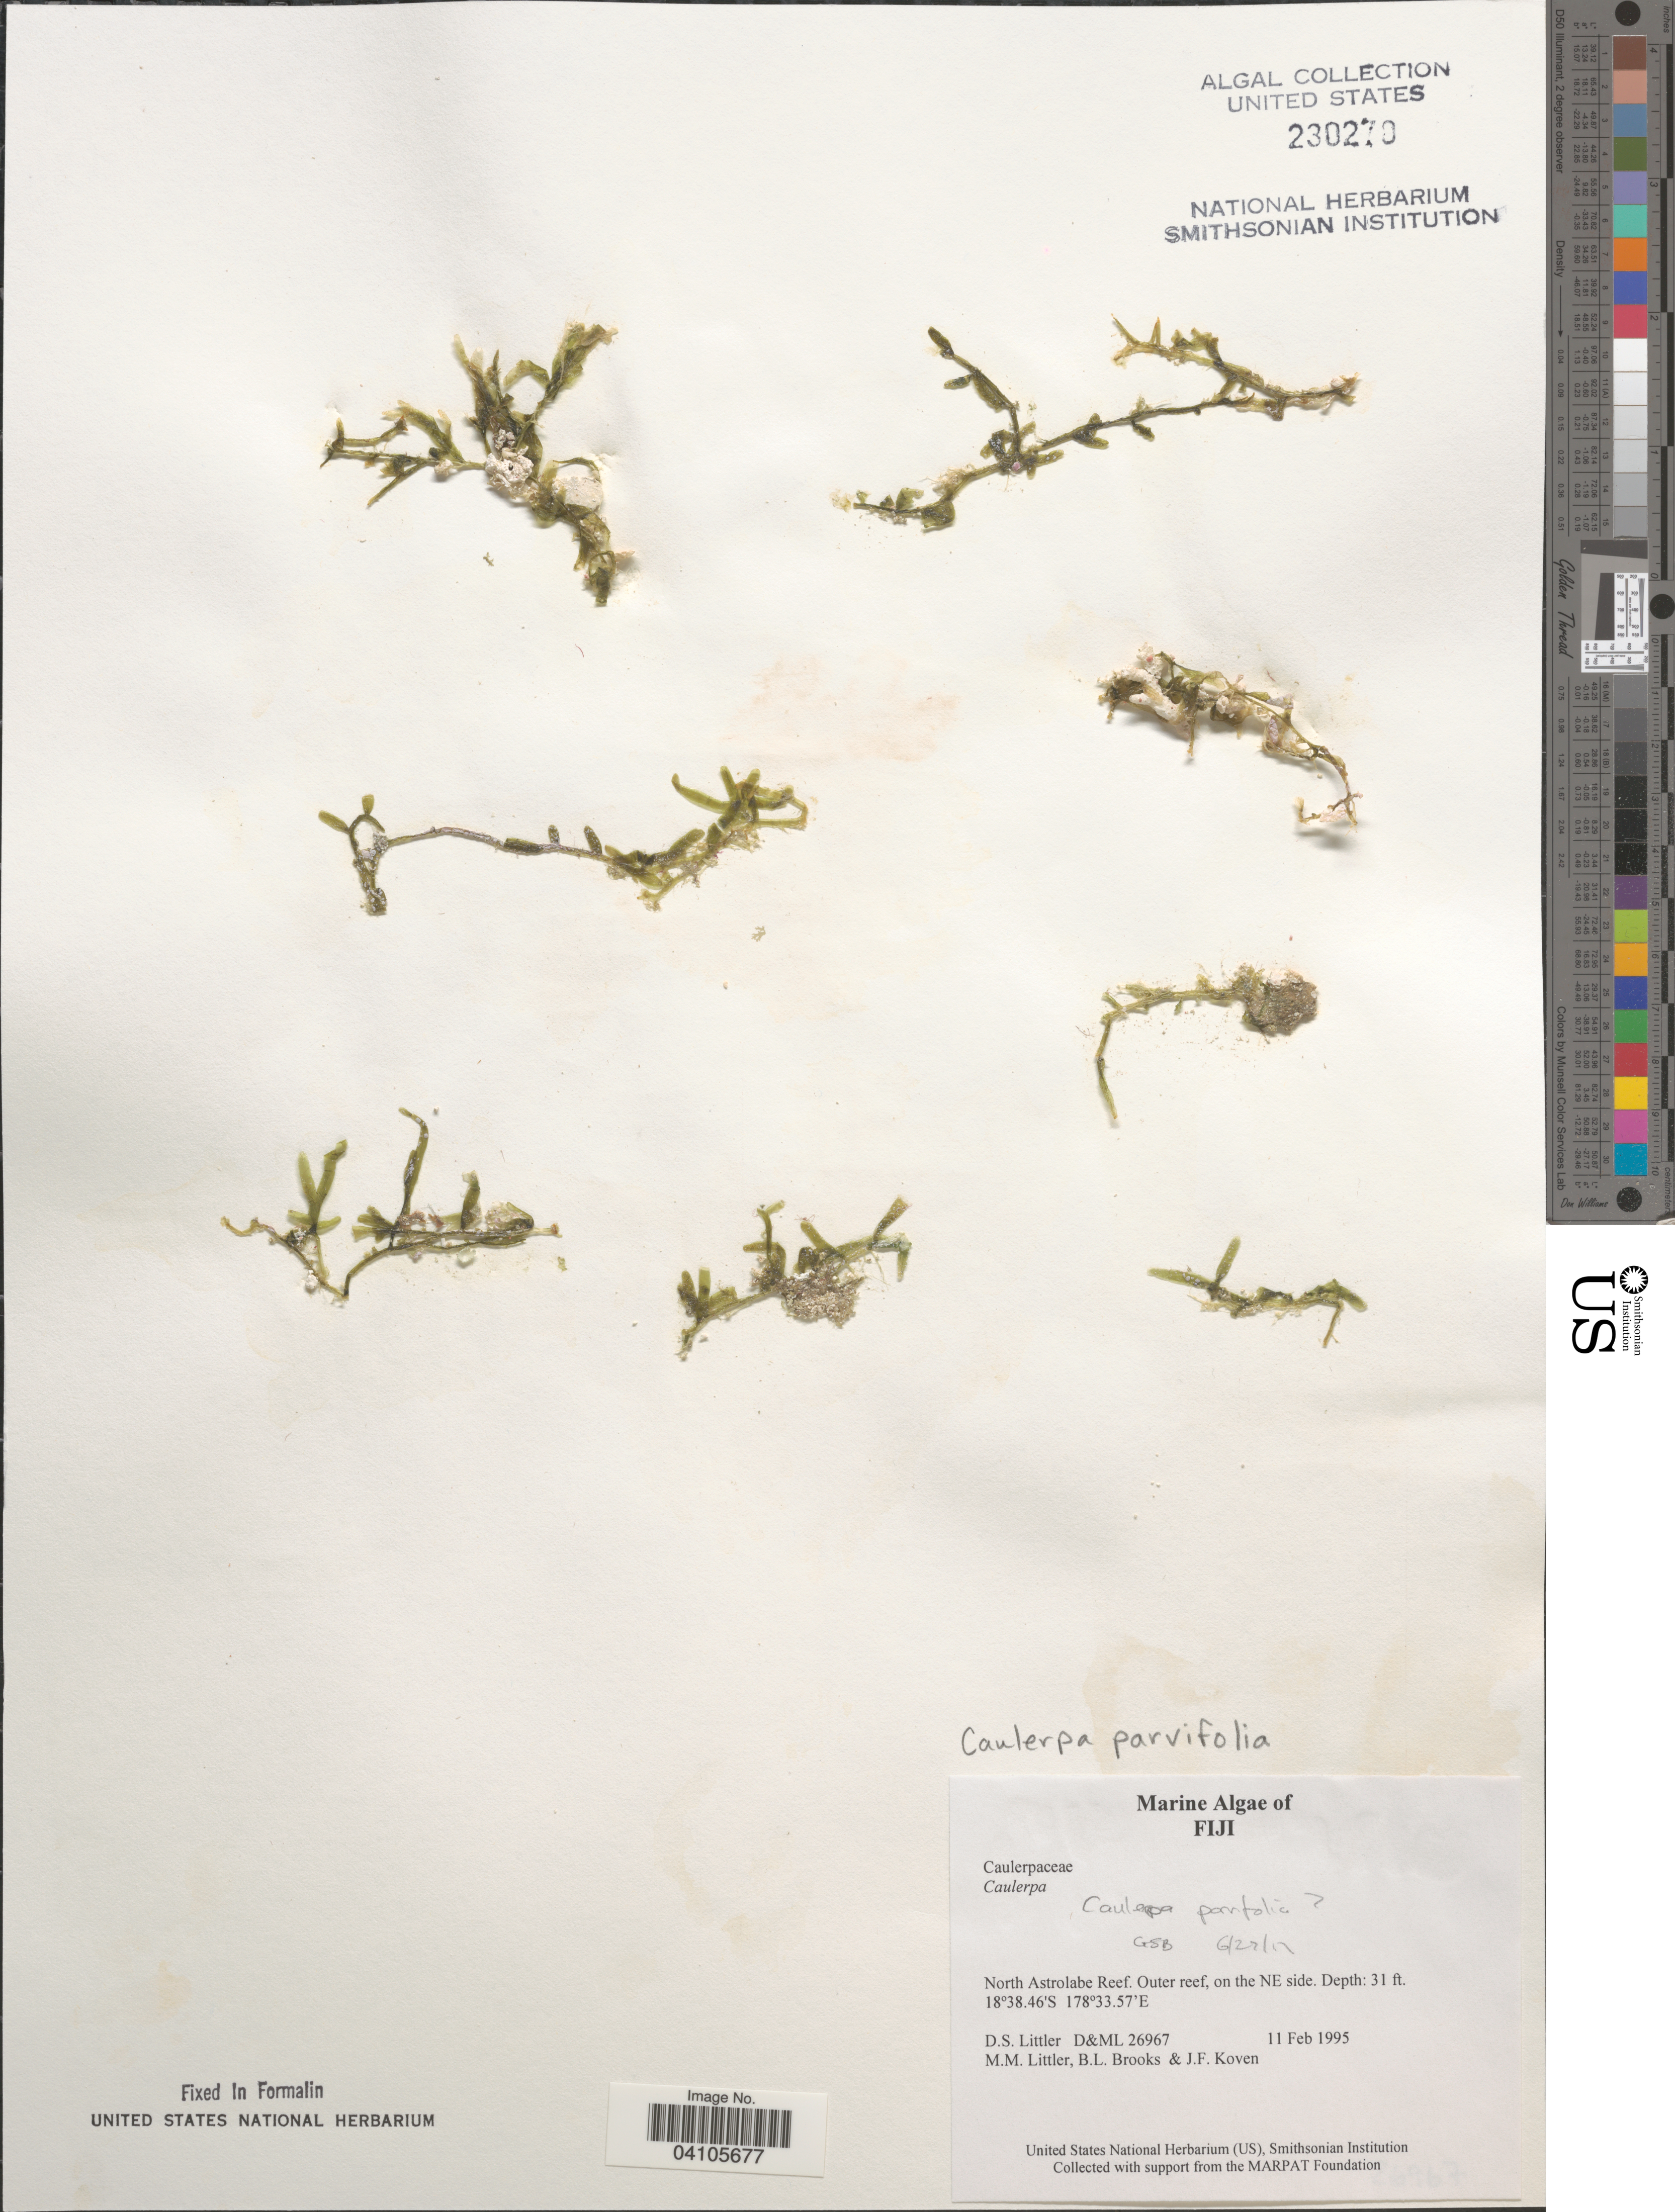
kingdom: Plantae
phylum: Chlorophyta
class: Ulvophyceae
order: Bryopsidales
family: Caulerpaceae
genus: Caulerpa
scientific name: Caulerpa parvifolia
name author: Harv.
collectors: D. S. Littler, B. Brooks & J. Koven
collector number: D&ML 26967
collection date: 1995-02-11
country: Fiji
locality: North Astrolabe Reef. Outer reef, on the NE side.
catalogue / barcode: US 230270